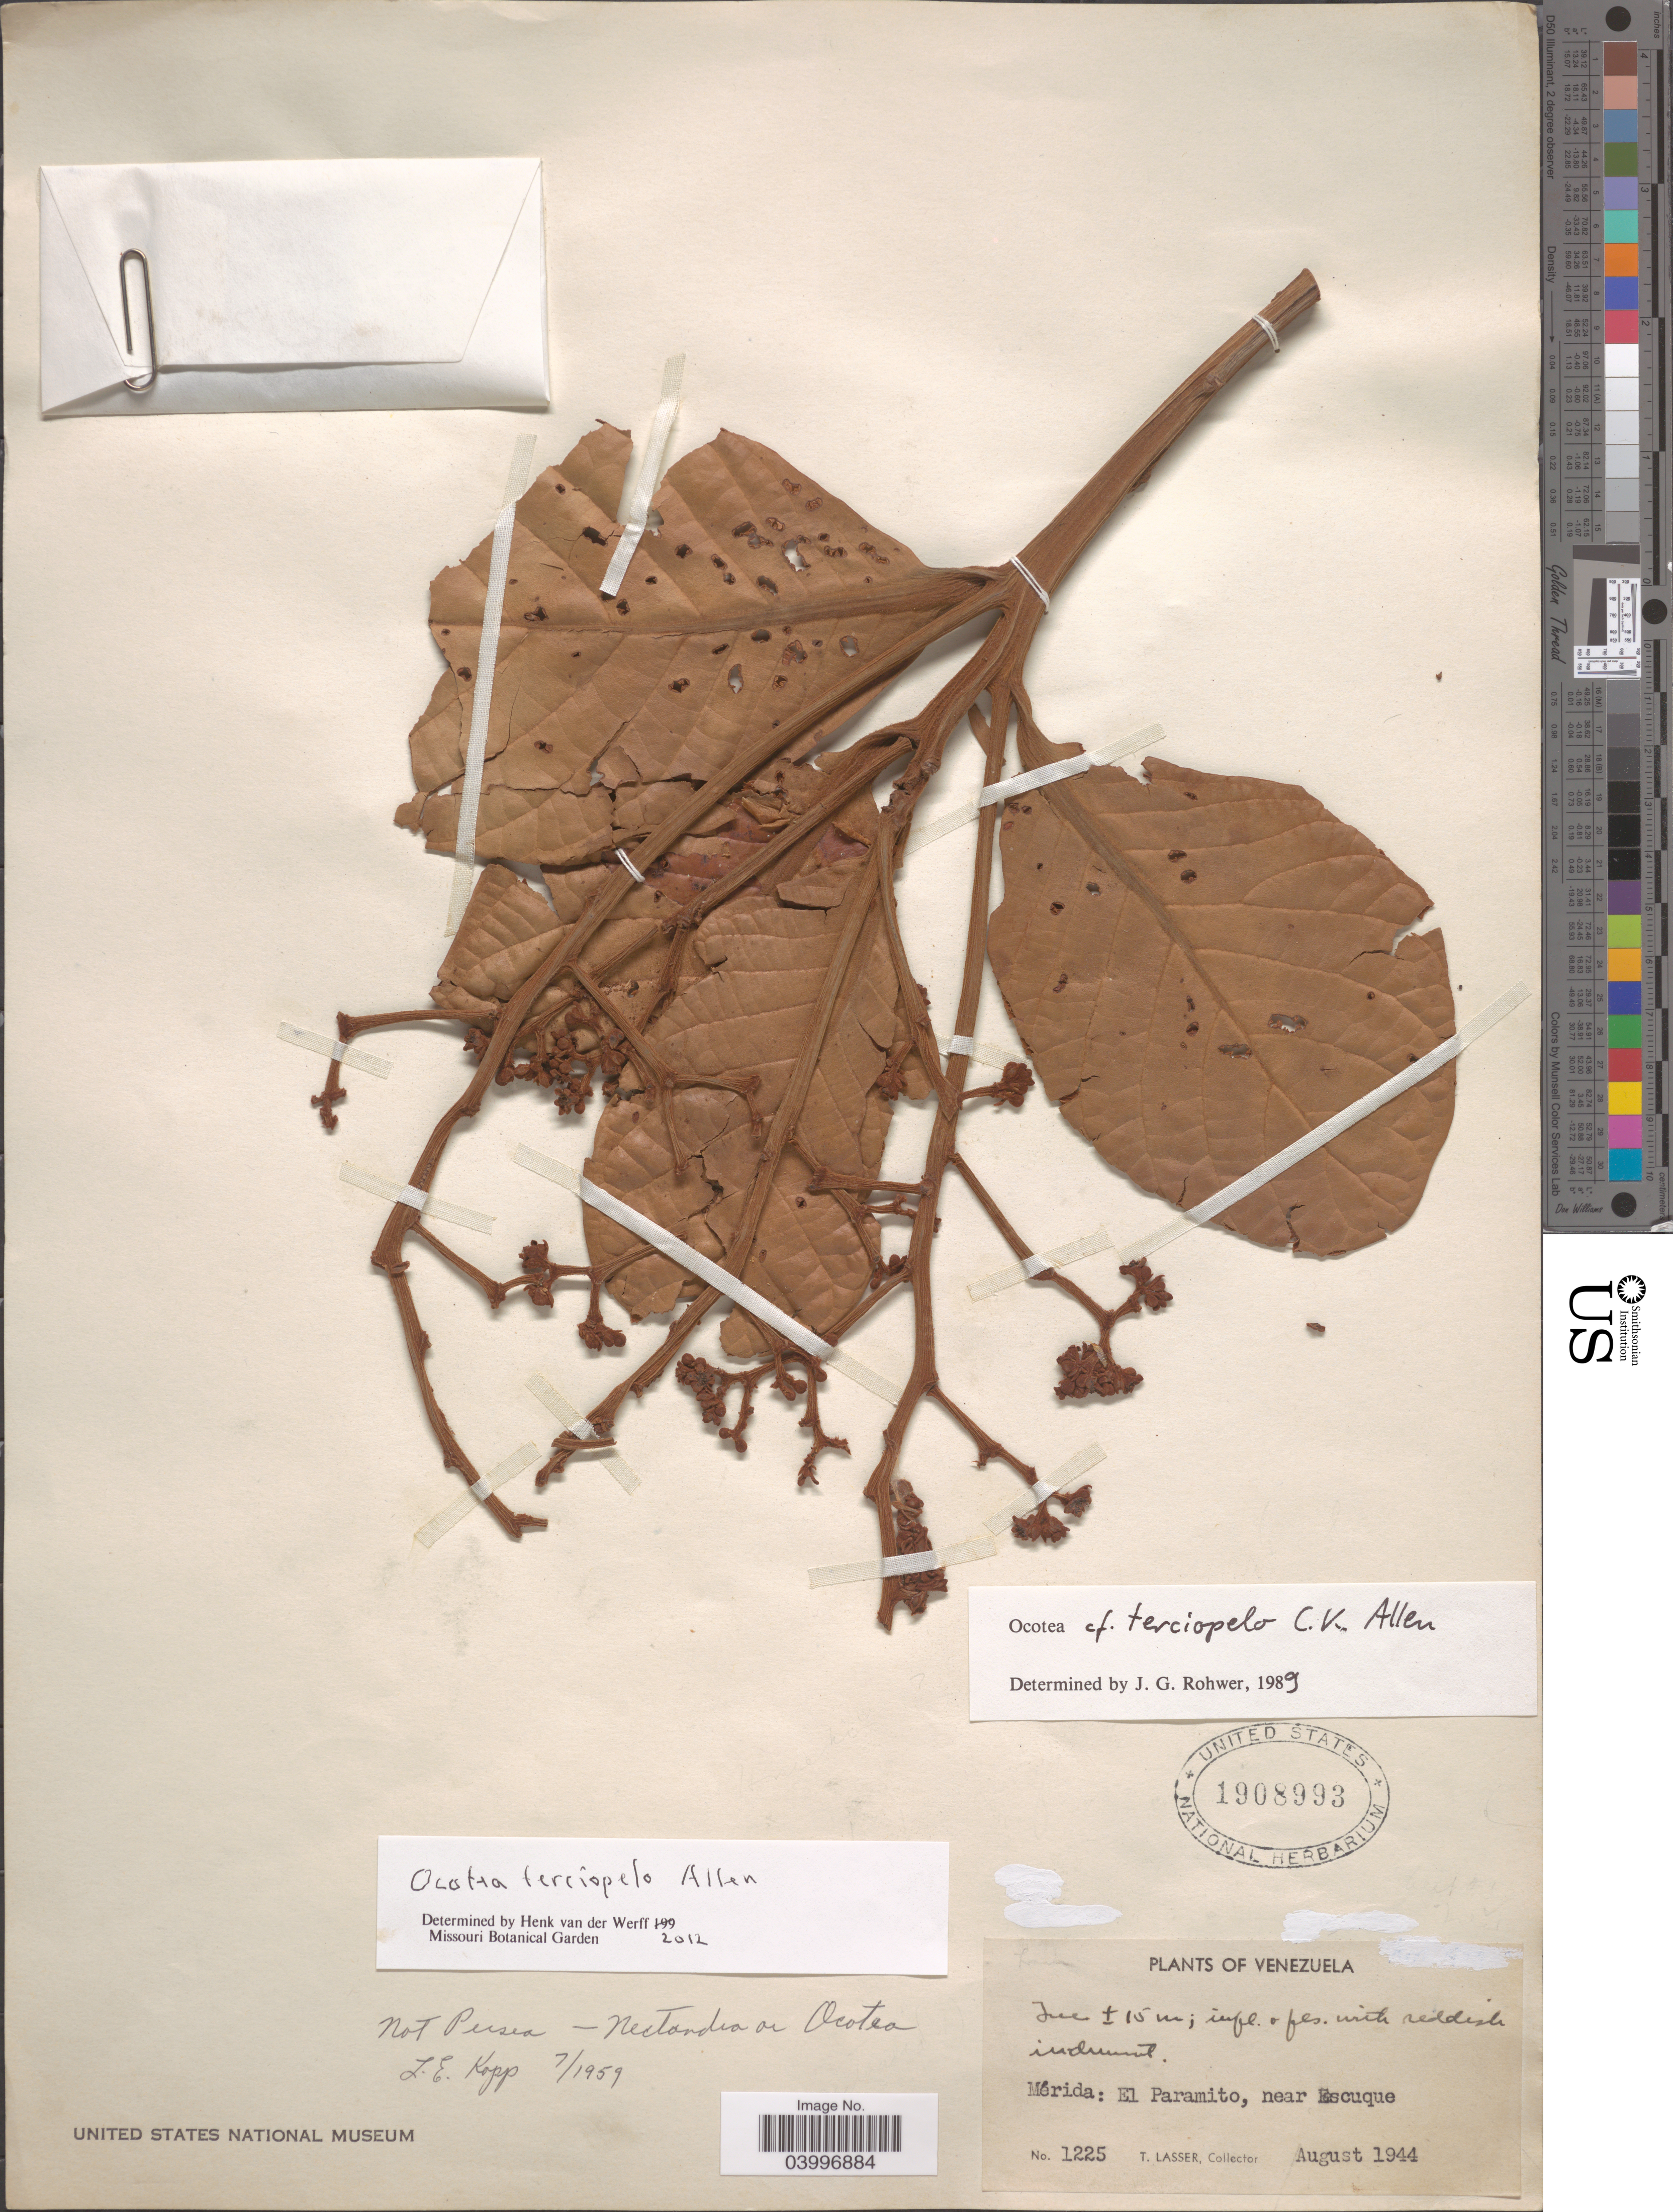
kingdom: Plantae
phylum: Tracheophyta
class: Magnoliopsida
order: Laurales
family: Lauraceae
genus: Ocotea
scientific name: Ocotea terciopelo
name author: C.K. Allen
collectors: T. Lasser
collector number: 1225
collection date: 1944-08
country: Venezuela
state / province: Merida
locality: El Paramito, near Escuque.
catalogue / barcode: US 1908993